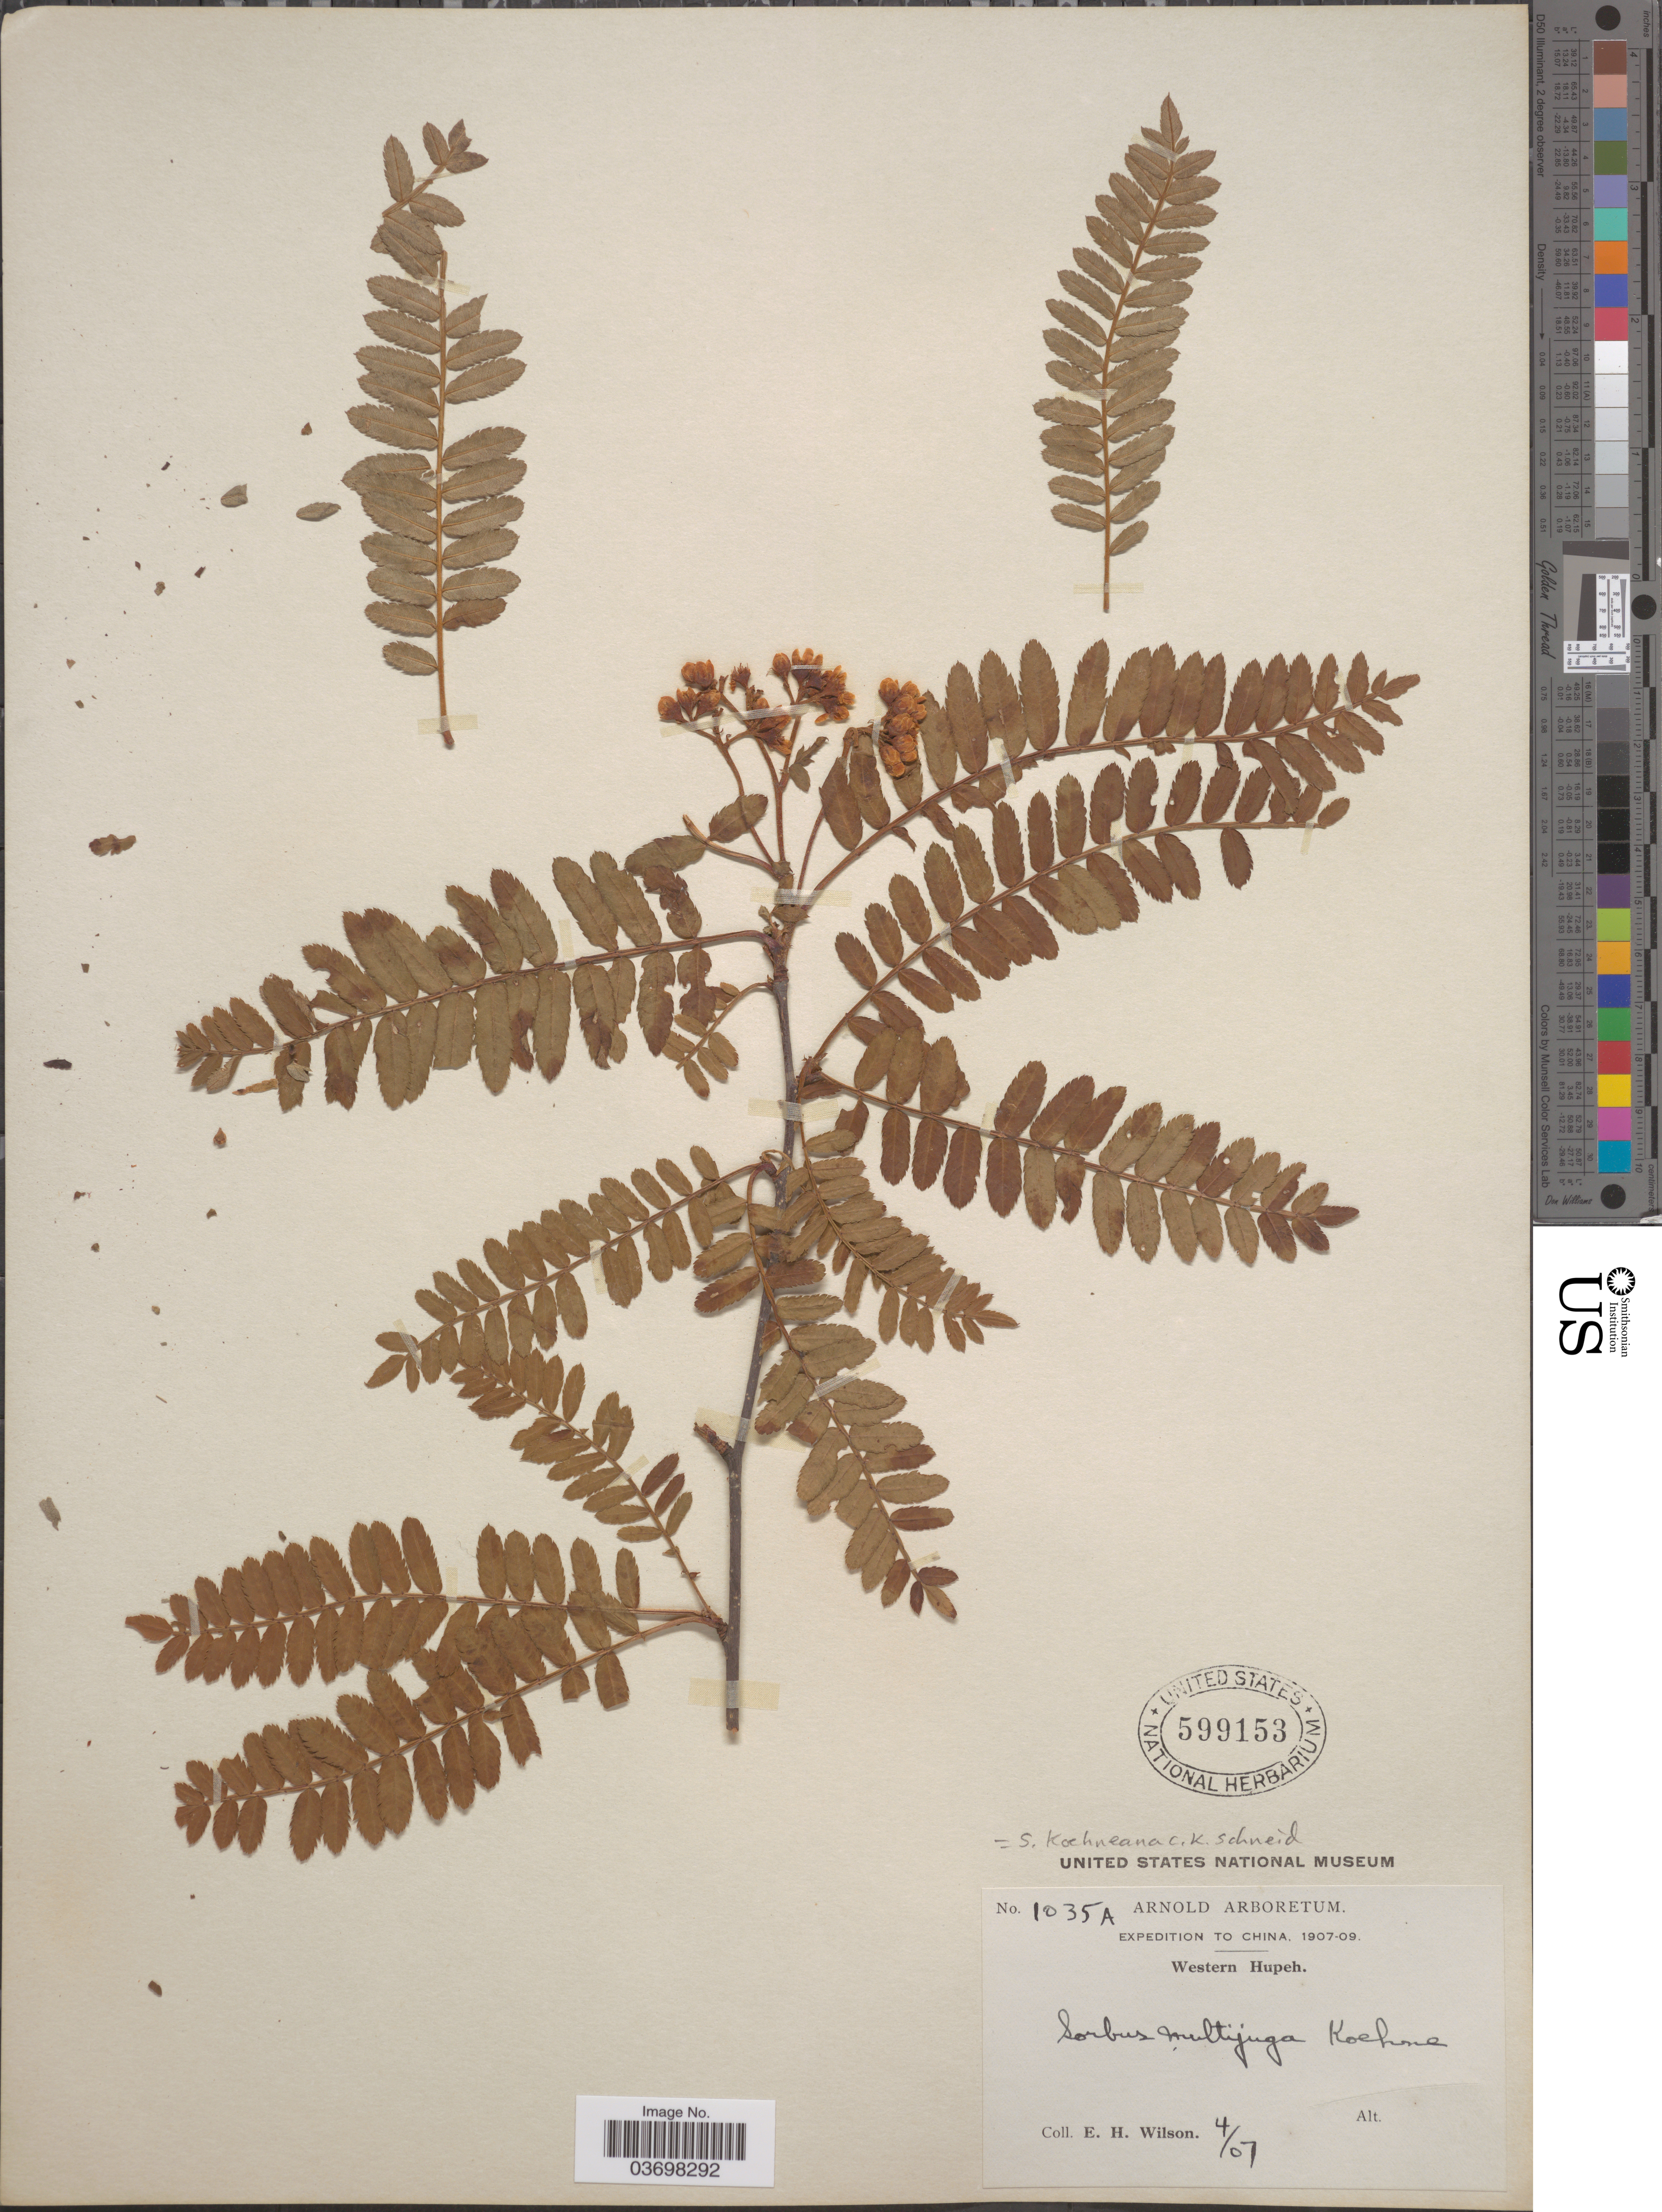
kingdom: Plantae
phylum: Tracheophyta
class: Magnoliopsida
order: Rosales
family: Rosaceae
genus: Sorbus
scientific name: Sorbus koehneana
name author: C.K. Schneid.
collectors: E. Wilson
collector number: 1035A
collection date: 1907-04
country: China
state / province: Hubei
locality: Western Hupeh.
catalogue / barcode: US 599153